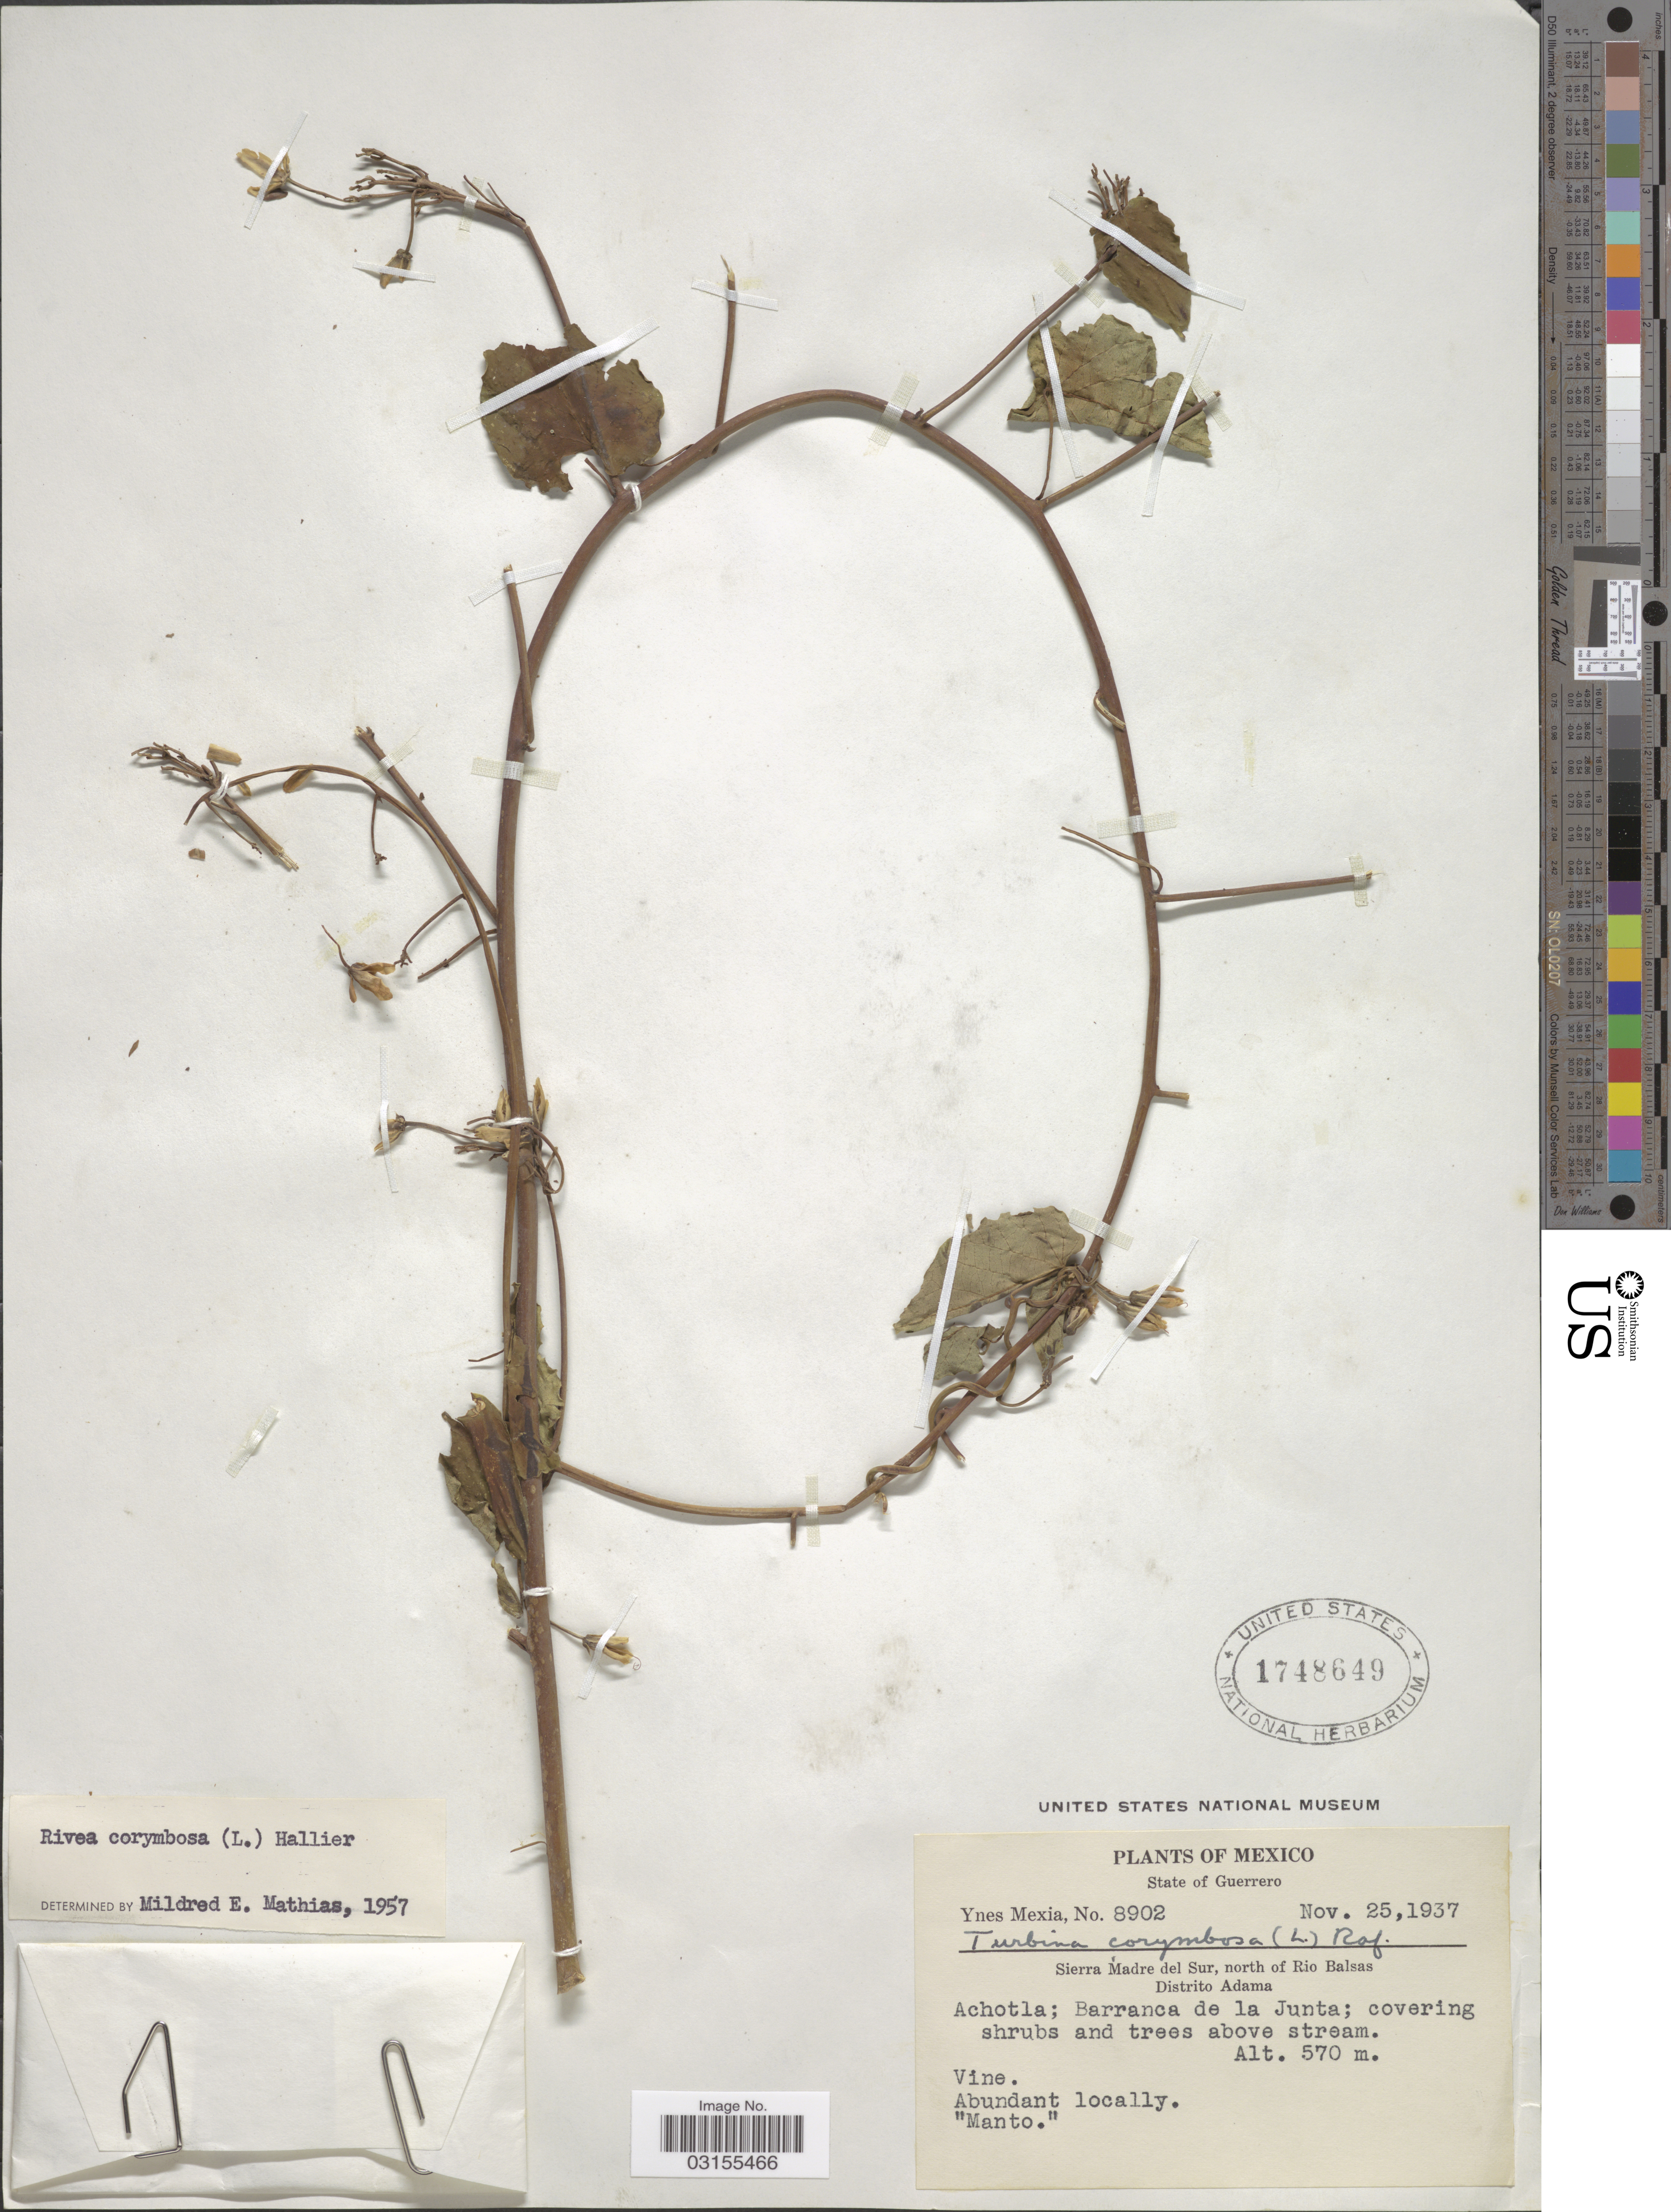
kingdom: Plantae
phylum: Tracheophyta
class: Magnoliopsida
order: Solanales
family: Convolvulaceae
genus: Turbina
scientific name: Turbina corymbosa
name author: (L.) Raf.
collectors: Y. Mexia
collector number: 8902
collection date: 1937-11-25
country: Mexico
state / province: Guerrero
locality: Sierra Madre del Sur, north of Rio Balsas, Distrito Adama. Achotla; Barranca de la Junta.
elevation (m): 570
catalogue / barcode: US 1748649